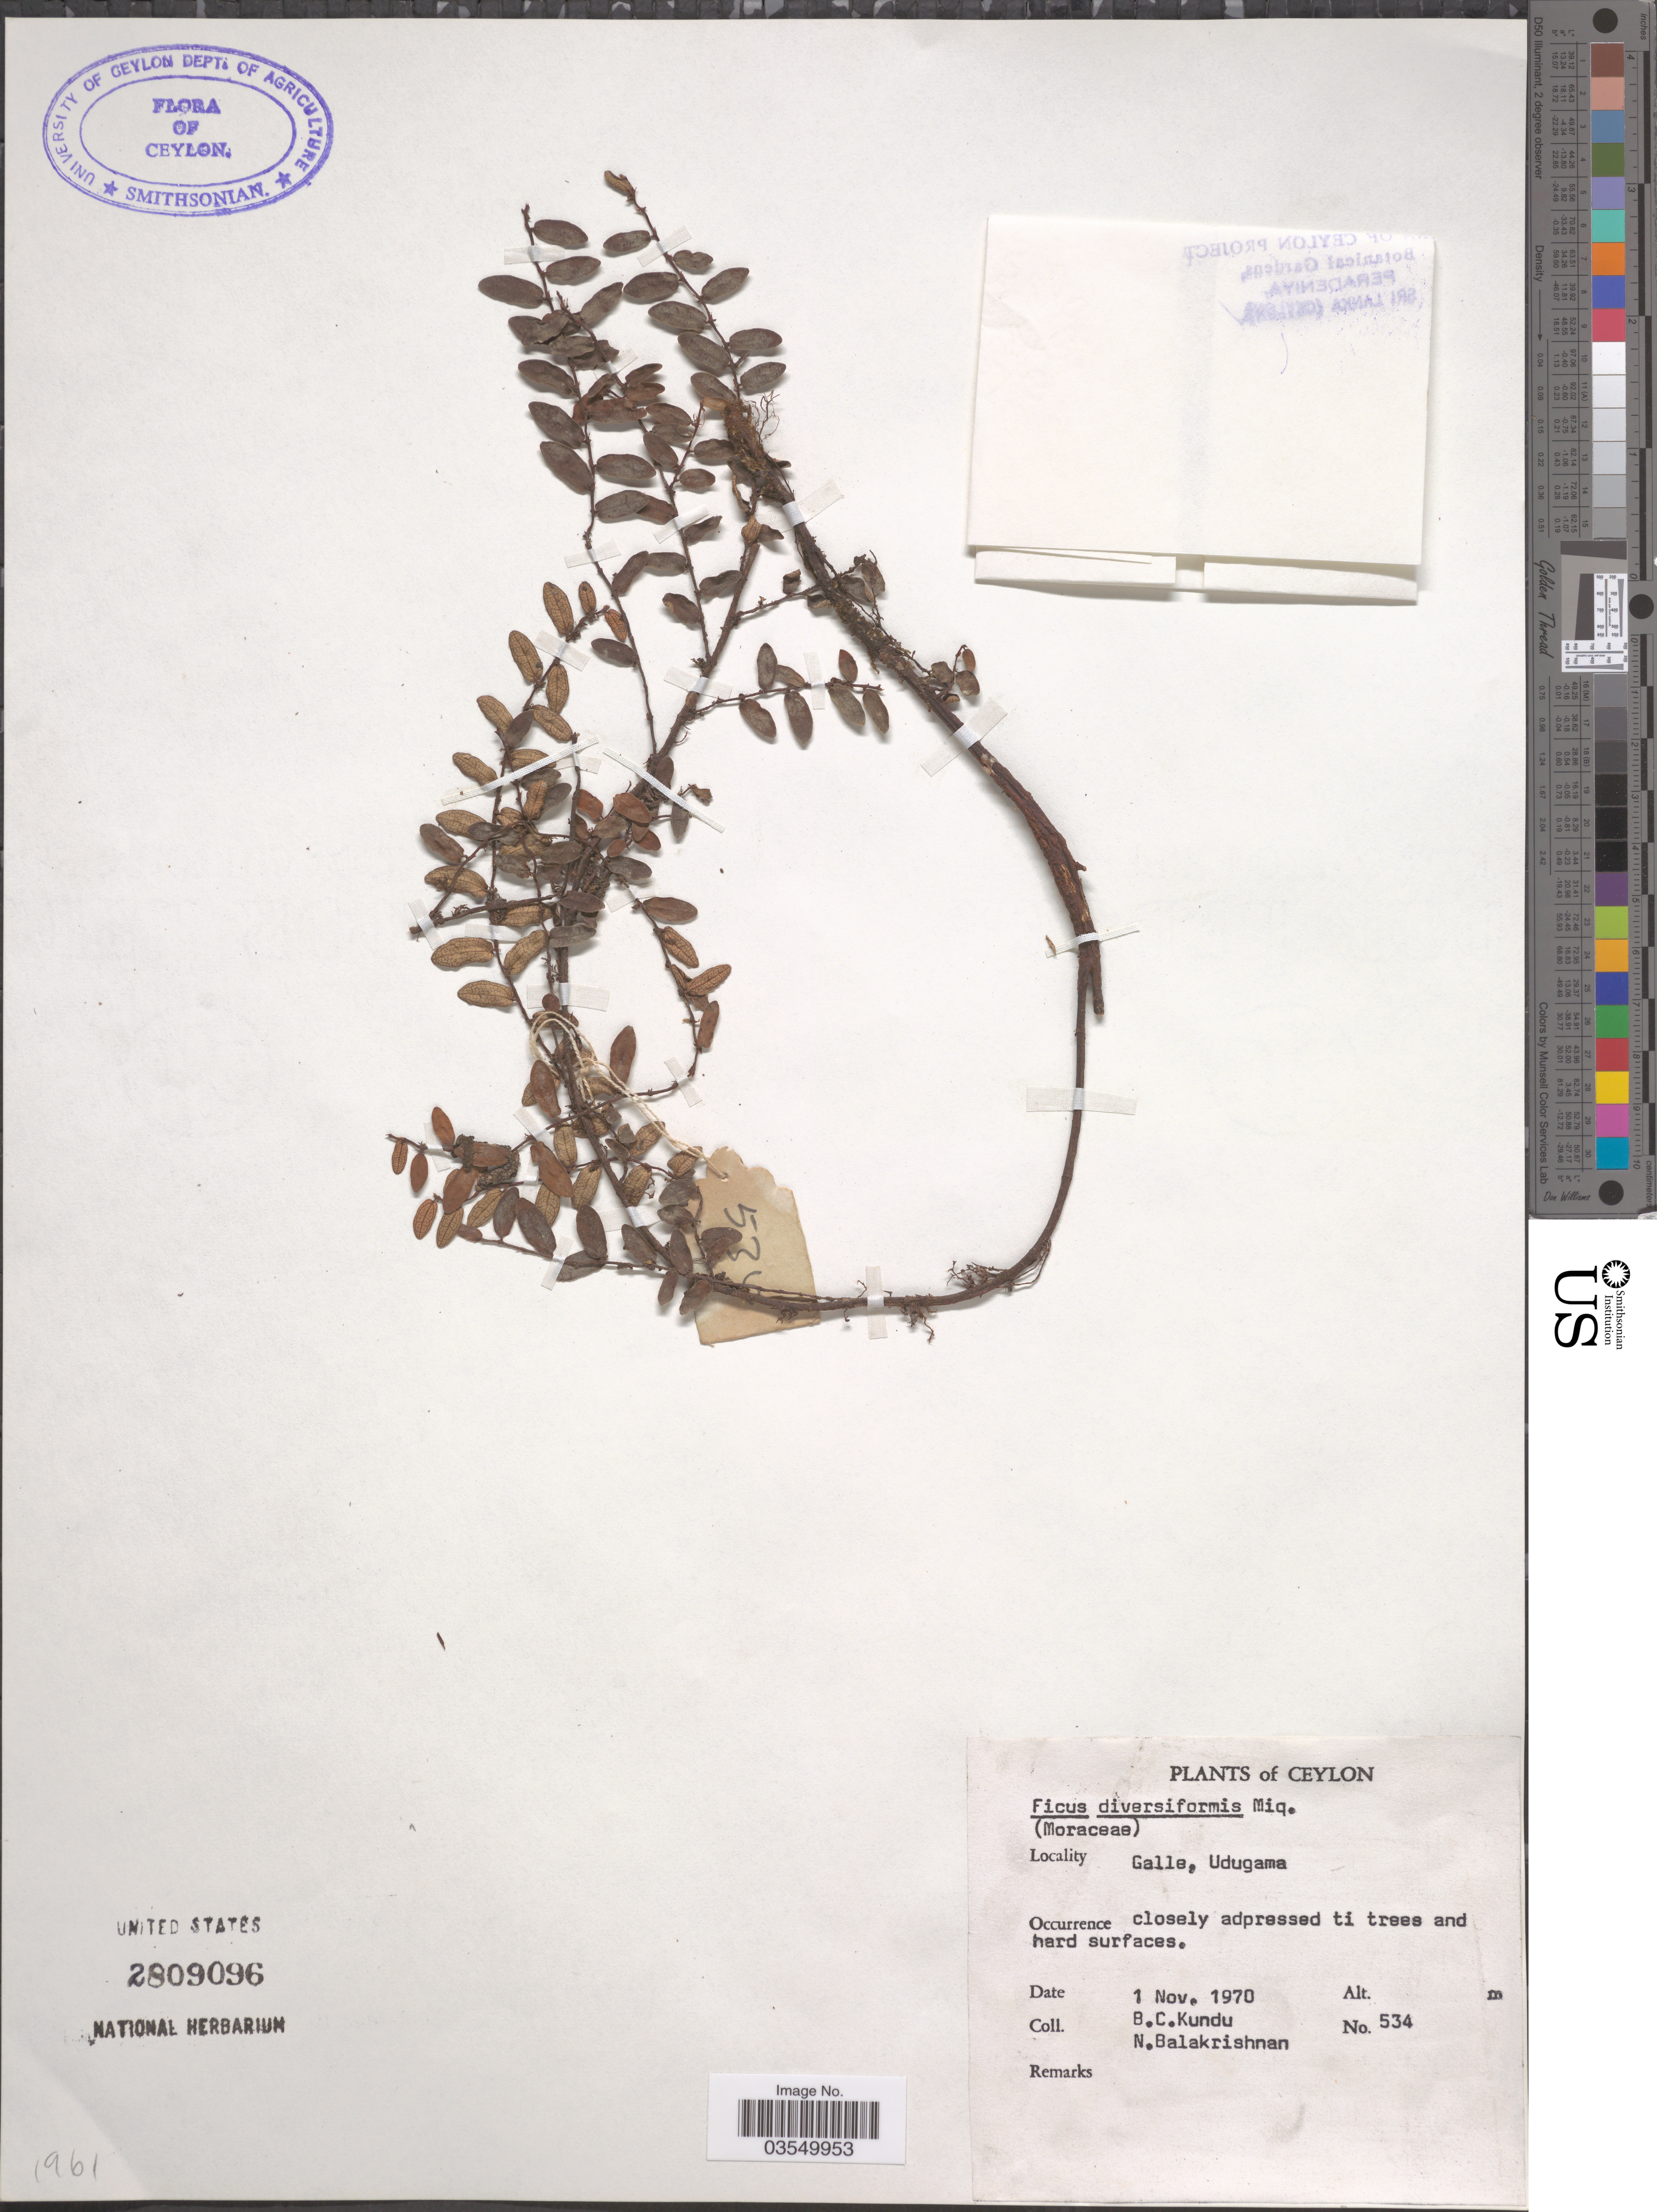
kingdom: Plantae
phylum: Tracheophyta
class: Magnoliopsida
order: Rosales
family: Moraceae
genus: Ficus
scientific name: Ficus diversiformis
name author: Miq.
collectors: B. C. Kundu & N. Balakrishnan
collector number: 534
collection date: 1970-11-01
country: Sri Lanka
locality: Ceylon. Galle, Udugama.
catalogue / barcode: US 2809096